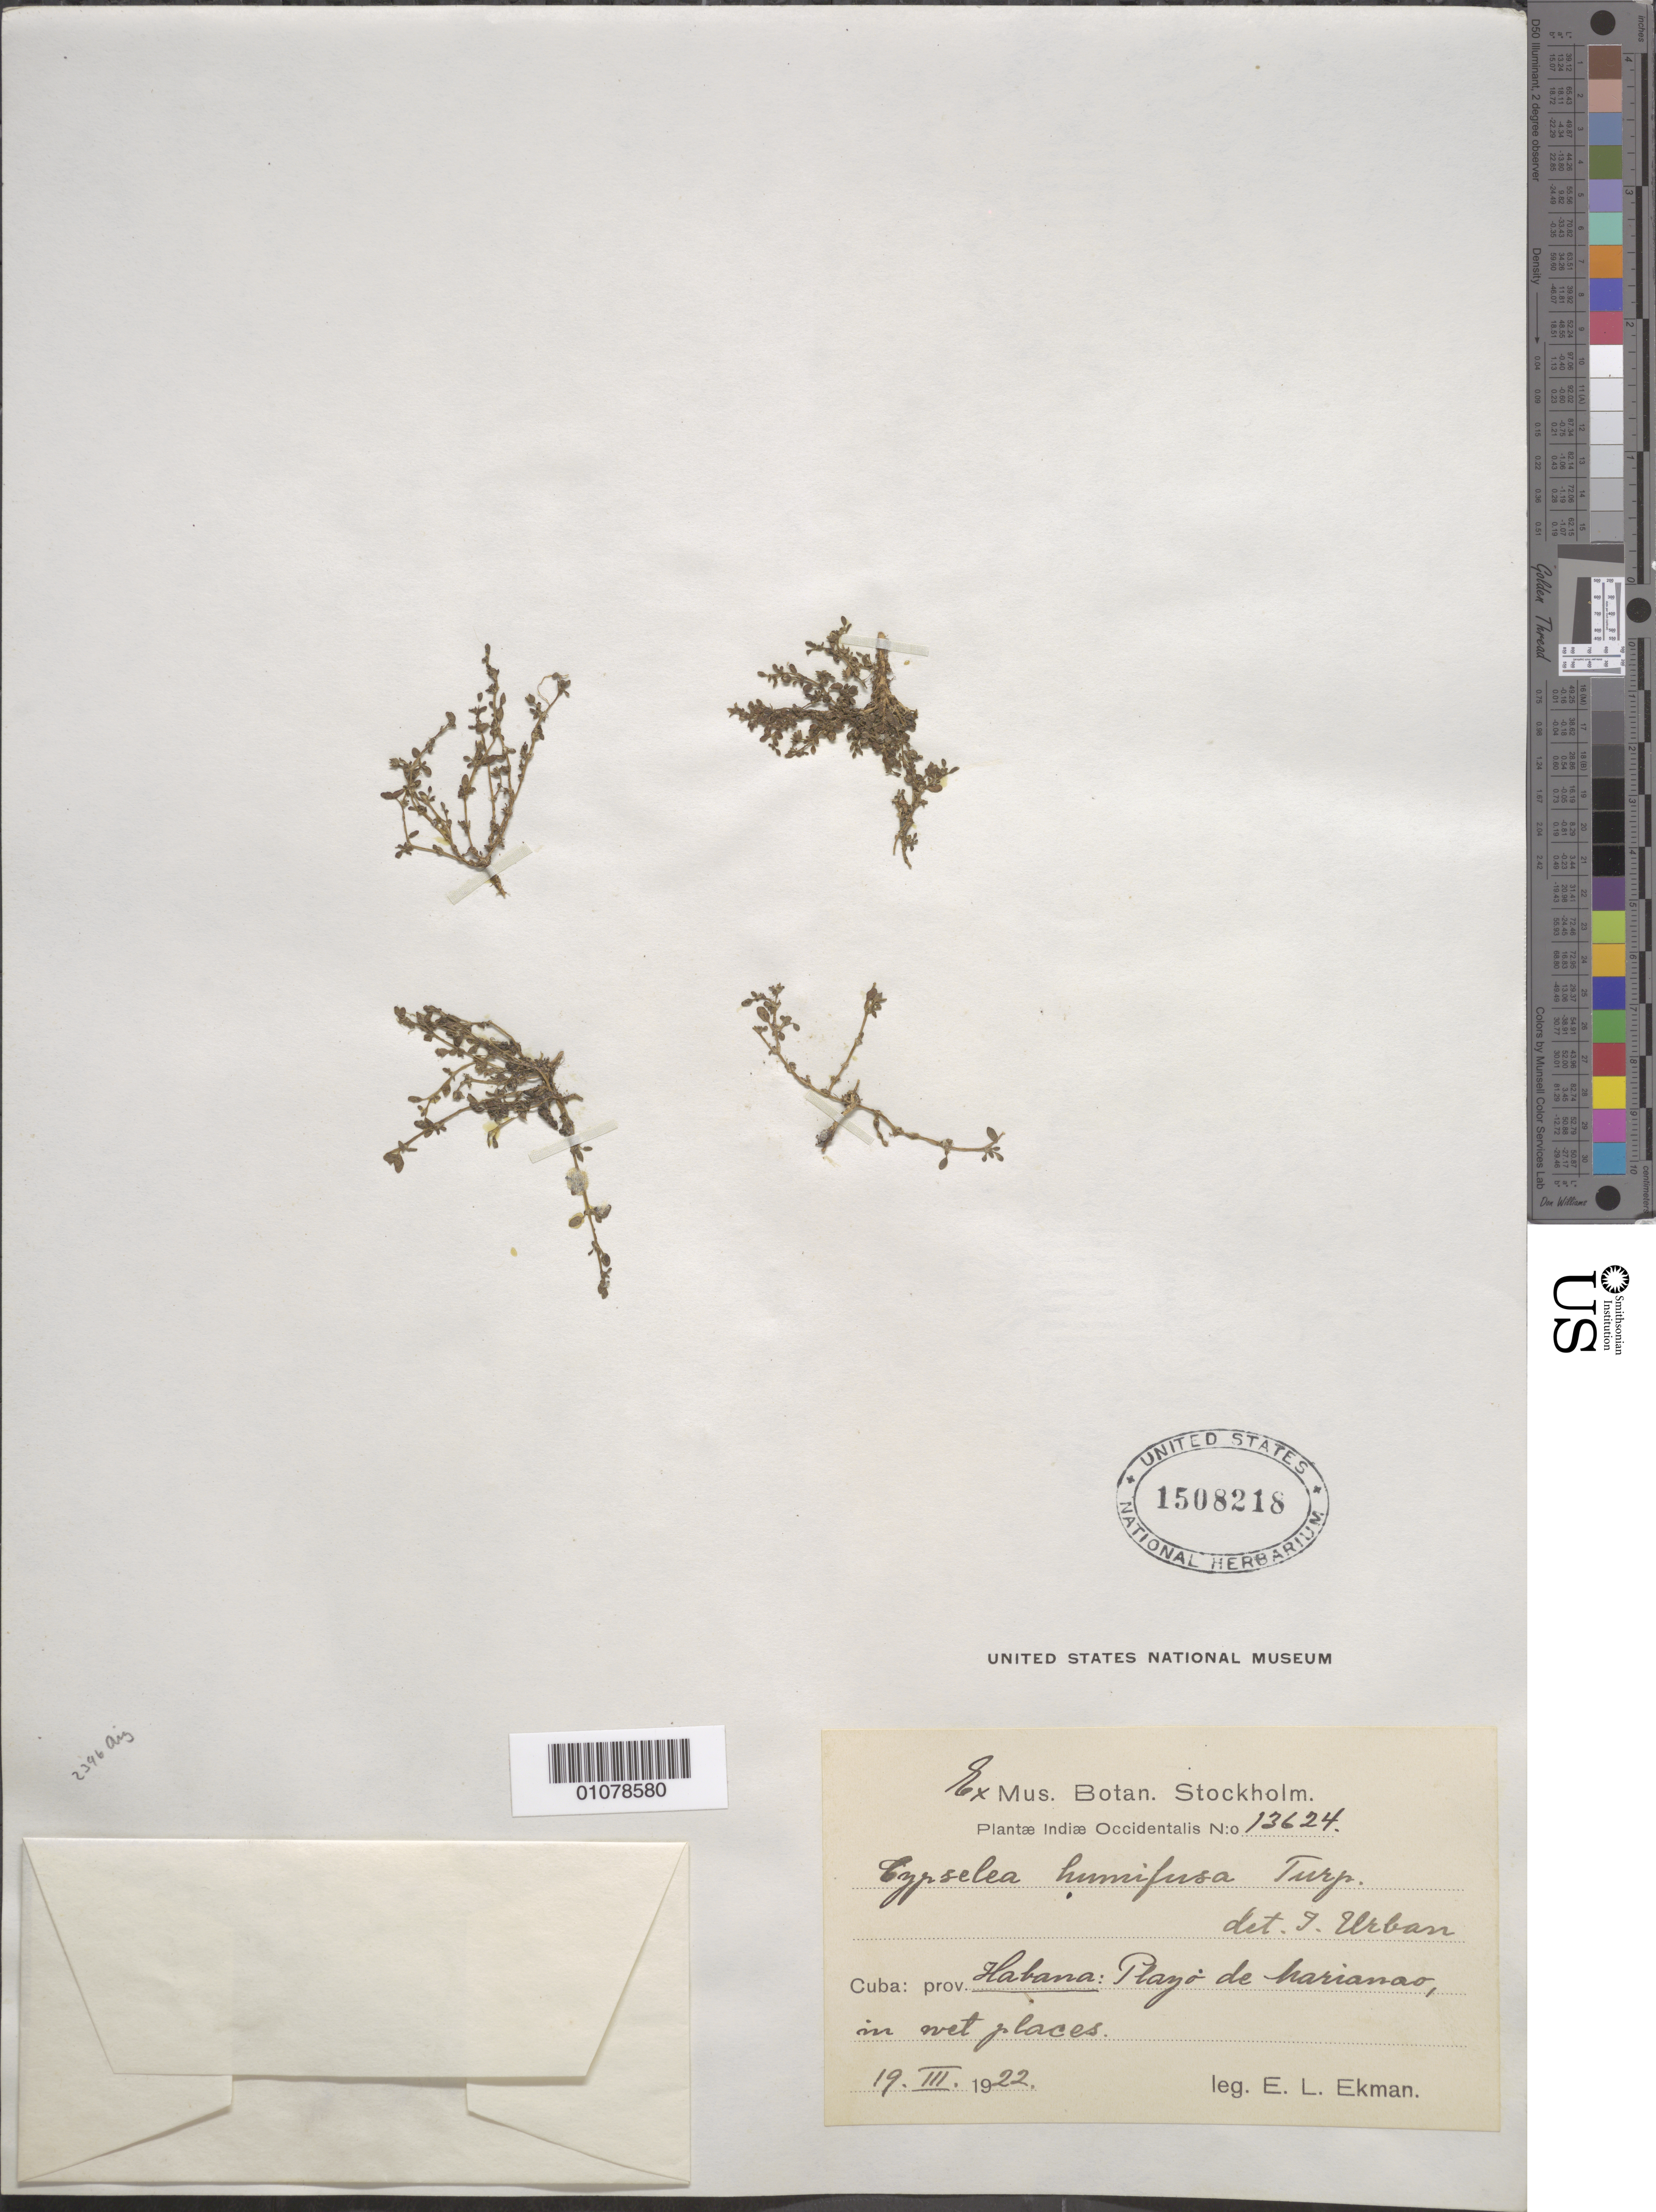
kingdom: Plantae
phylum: Tracheophyta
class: Magnoliopsida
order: Caryophyllales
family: Aizoaceae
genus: Sesuvium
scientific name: Sesuvium humifusum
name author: (Turpin) Bohley & G. Kadereit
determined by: Strong, Mark T., (BOT), Smithsonian Institution - National Museum of Natural History (UNITED STATES)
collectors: E. L. Ekman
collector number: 13624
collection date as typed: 19 Mar 1922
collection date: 1922-03-19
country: Cuba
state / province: La Habana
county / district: Municipio Playa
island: Cuba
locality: Playo de Marianao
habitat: In wet places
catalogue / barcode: US 1508218